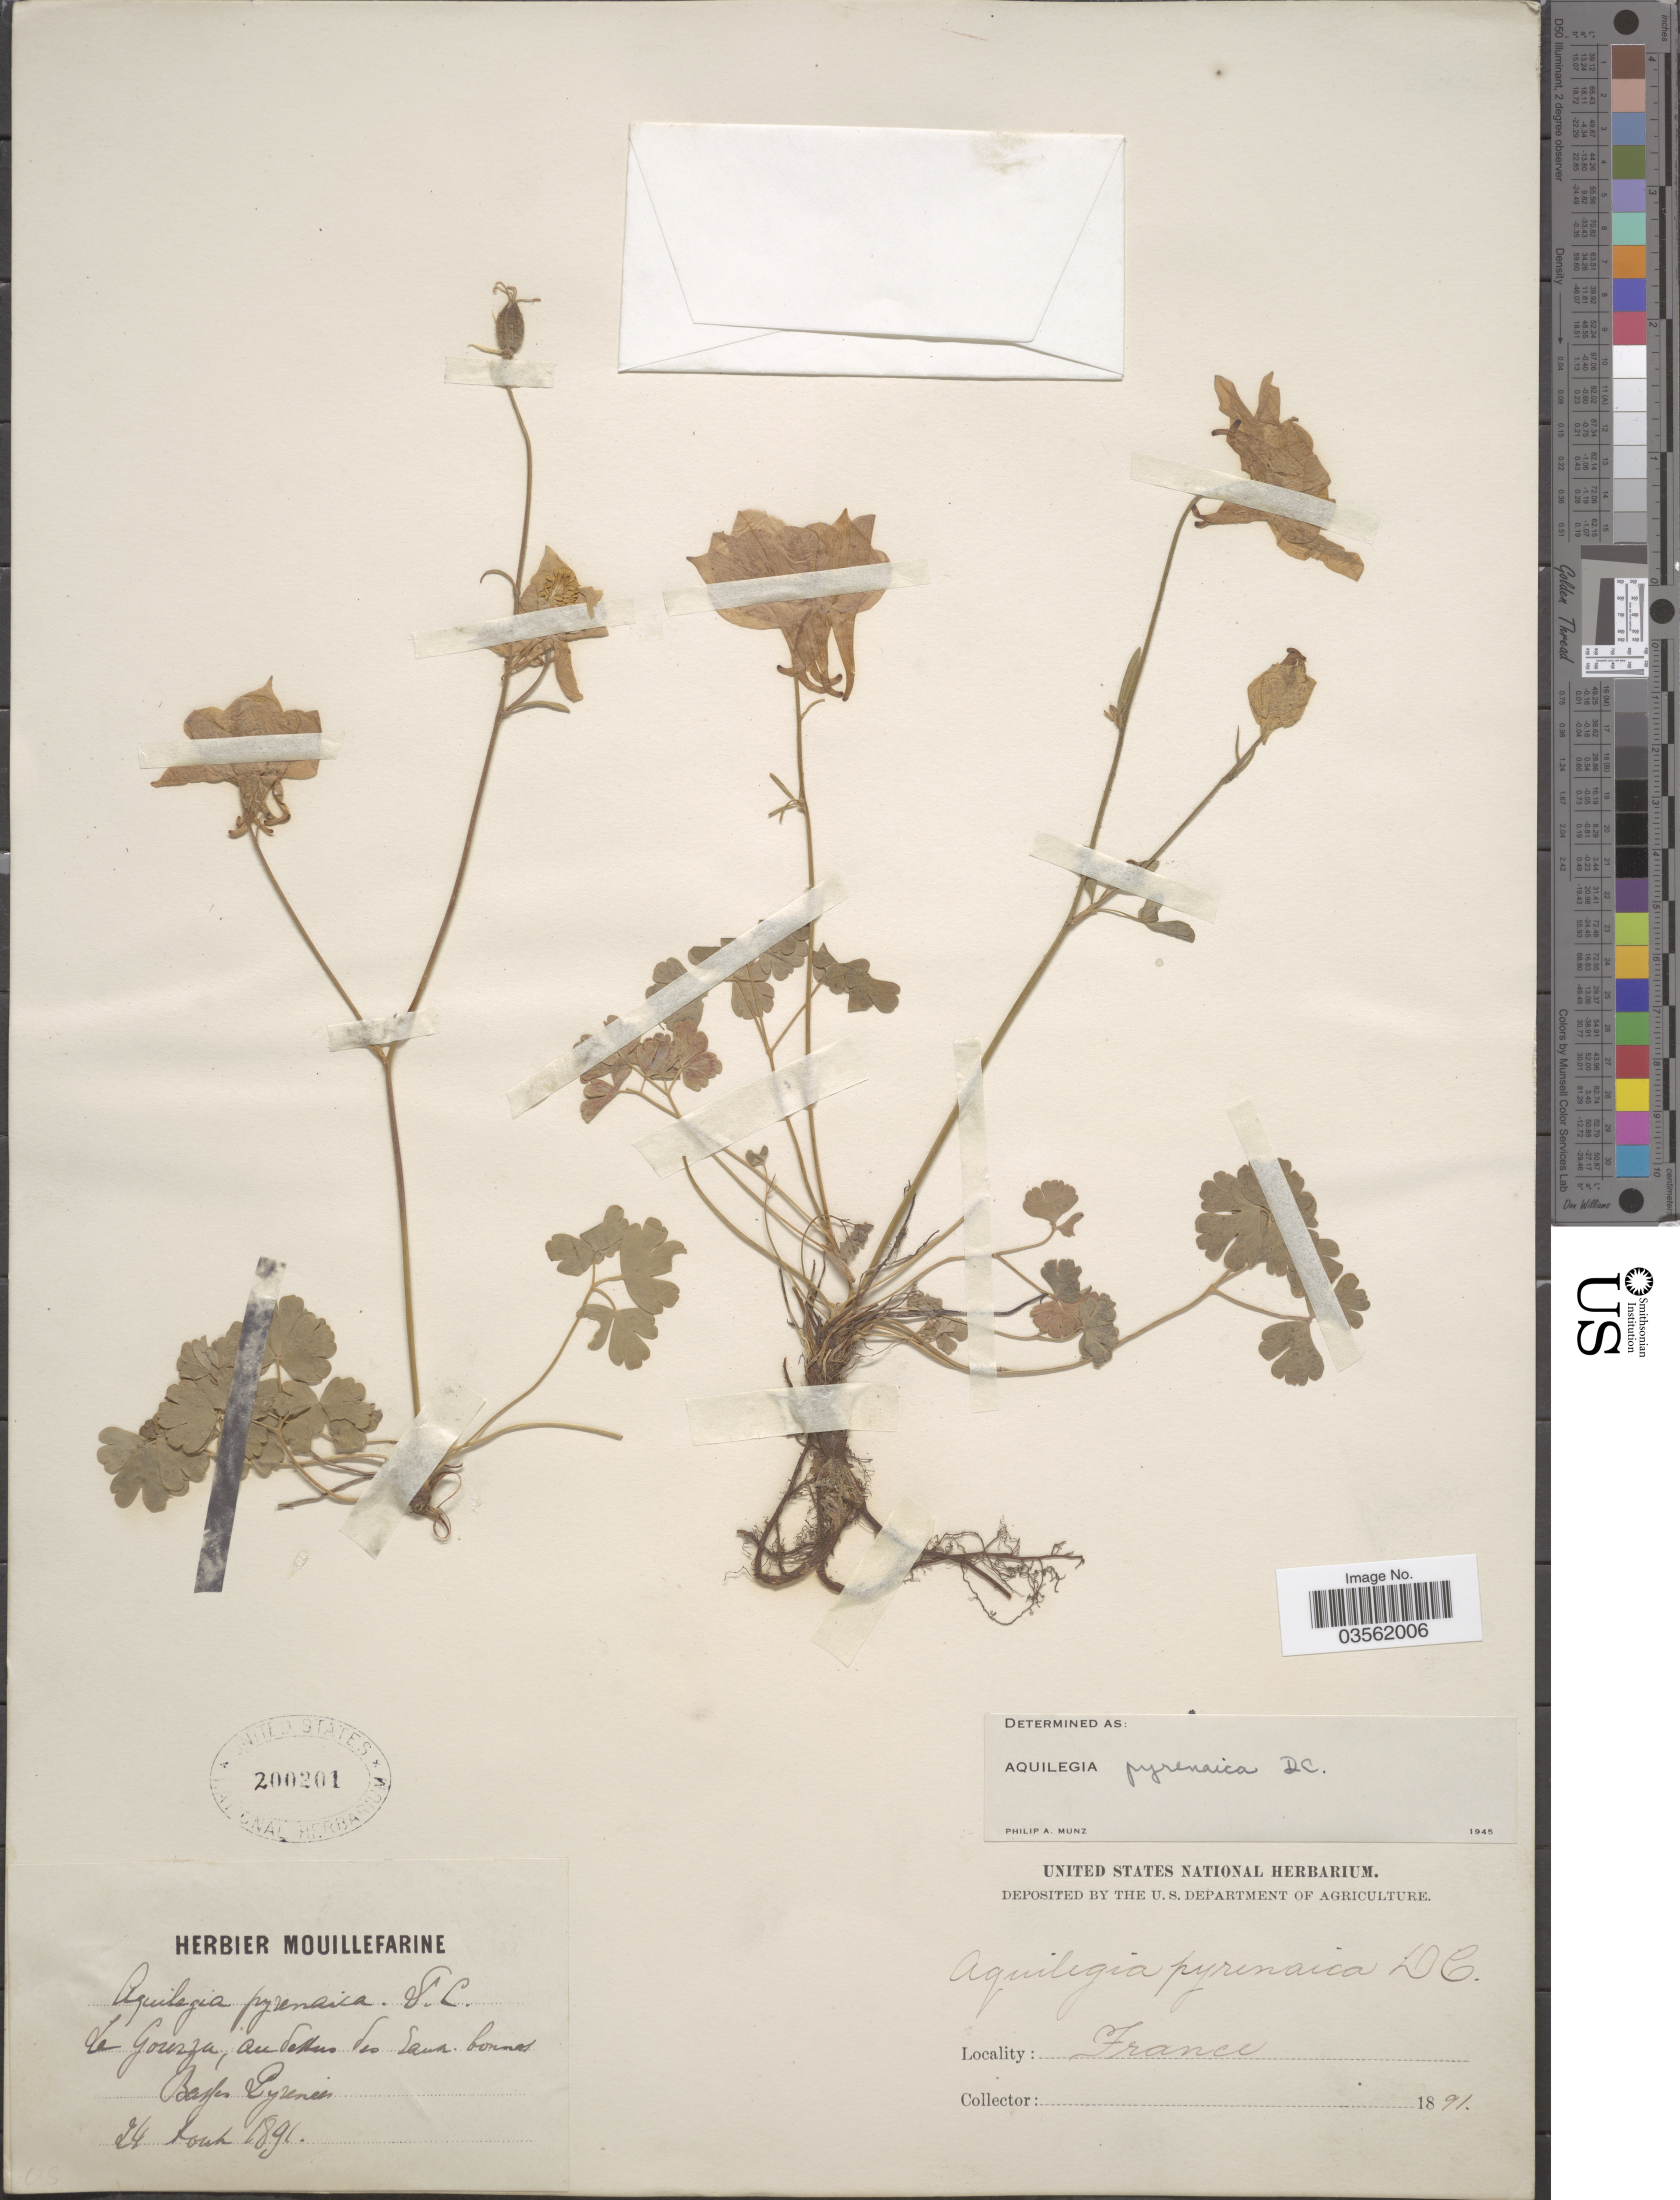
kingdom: Plantae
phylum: Tracheophyta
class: Magnoliopsida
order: Ranunculales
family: Ranunculaceae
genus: Aquilegia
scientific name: Aquilegia pyrenaica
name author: DC.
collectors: ex herb. Mouillefarine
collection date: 1891-08-24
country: France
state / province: Nouvelle-Aquitaine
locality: Le Gourza [interpreted] au dessus des Eaux Bonnes, Basses Pyrénées.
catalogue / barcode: US 200201